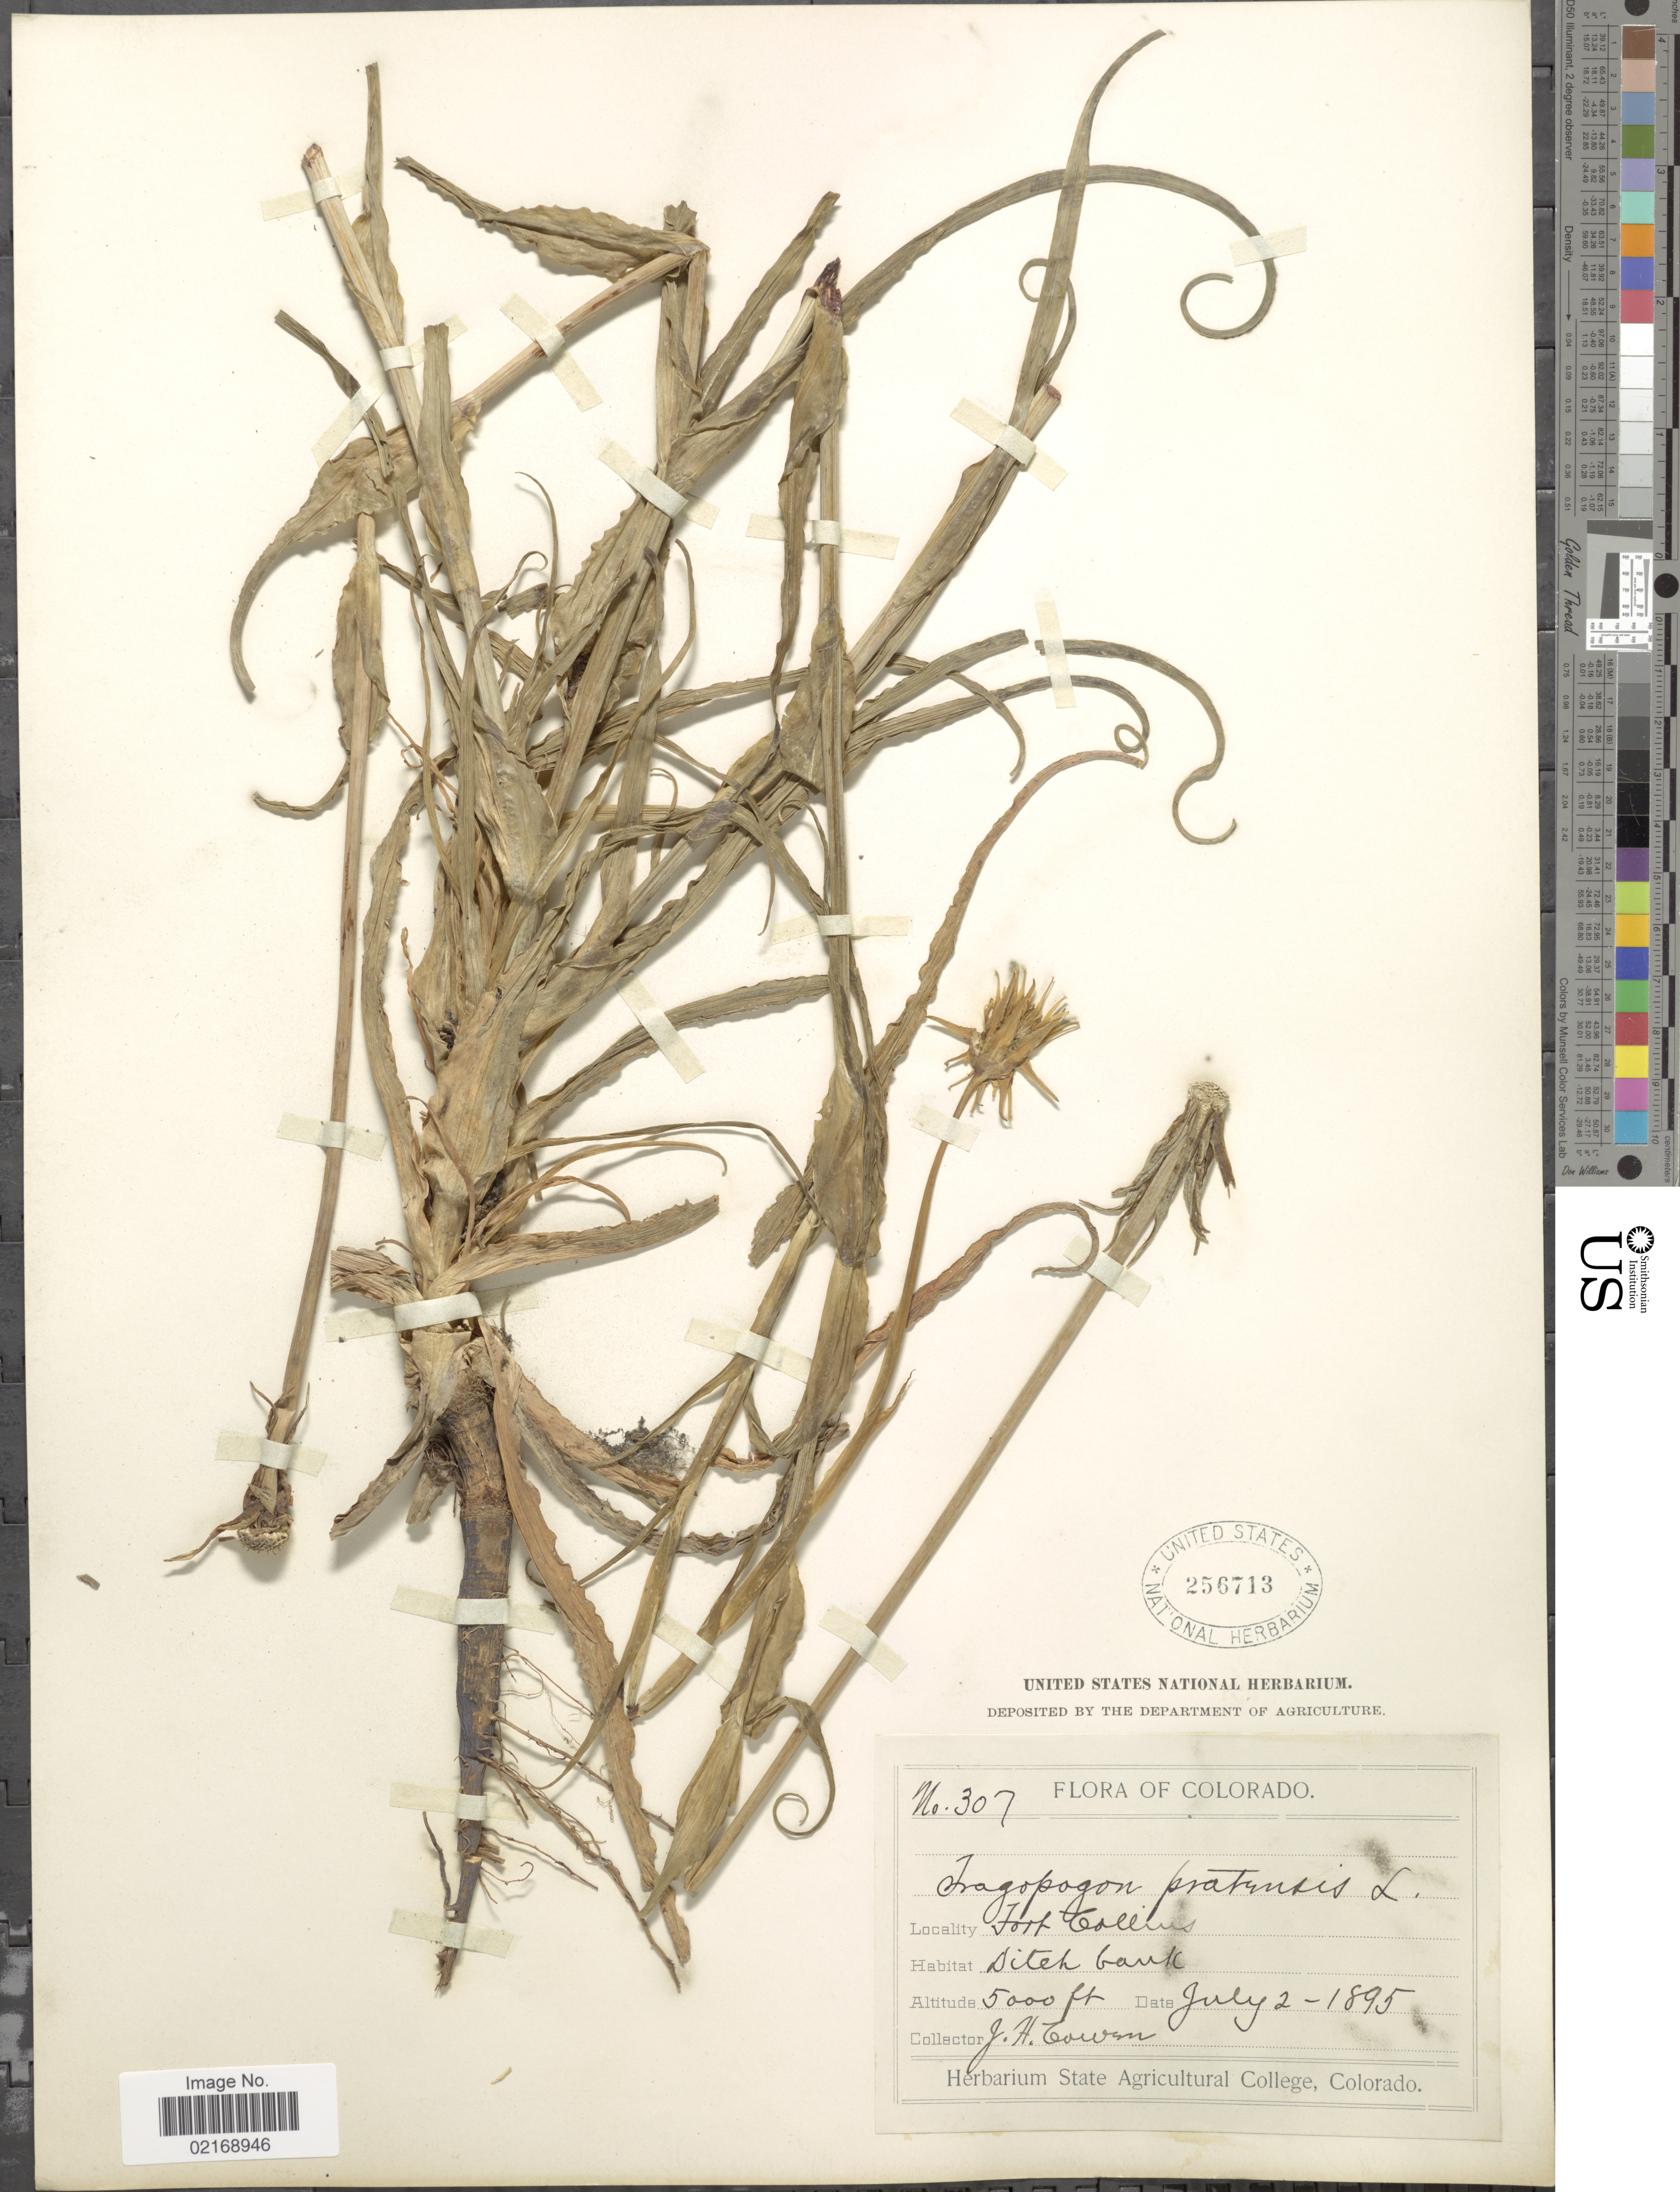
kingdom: Plantae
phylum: Tracheophyta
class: Magnoliopsida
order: Asterales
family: Asteraceae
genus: Tragopogon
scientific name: Tragopogon pratensis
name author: L.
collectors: J. H. Cowen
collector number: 307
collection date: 1895-07-02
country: United States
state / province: Colorado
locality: Fort Collins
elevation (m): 1524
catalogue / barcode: US 256713